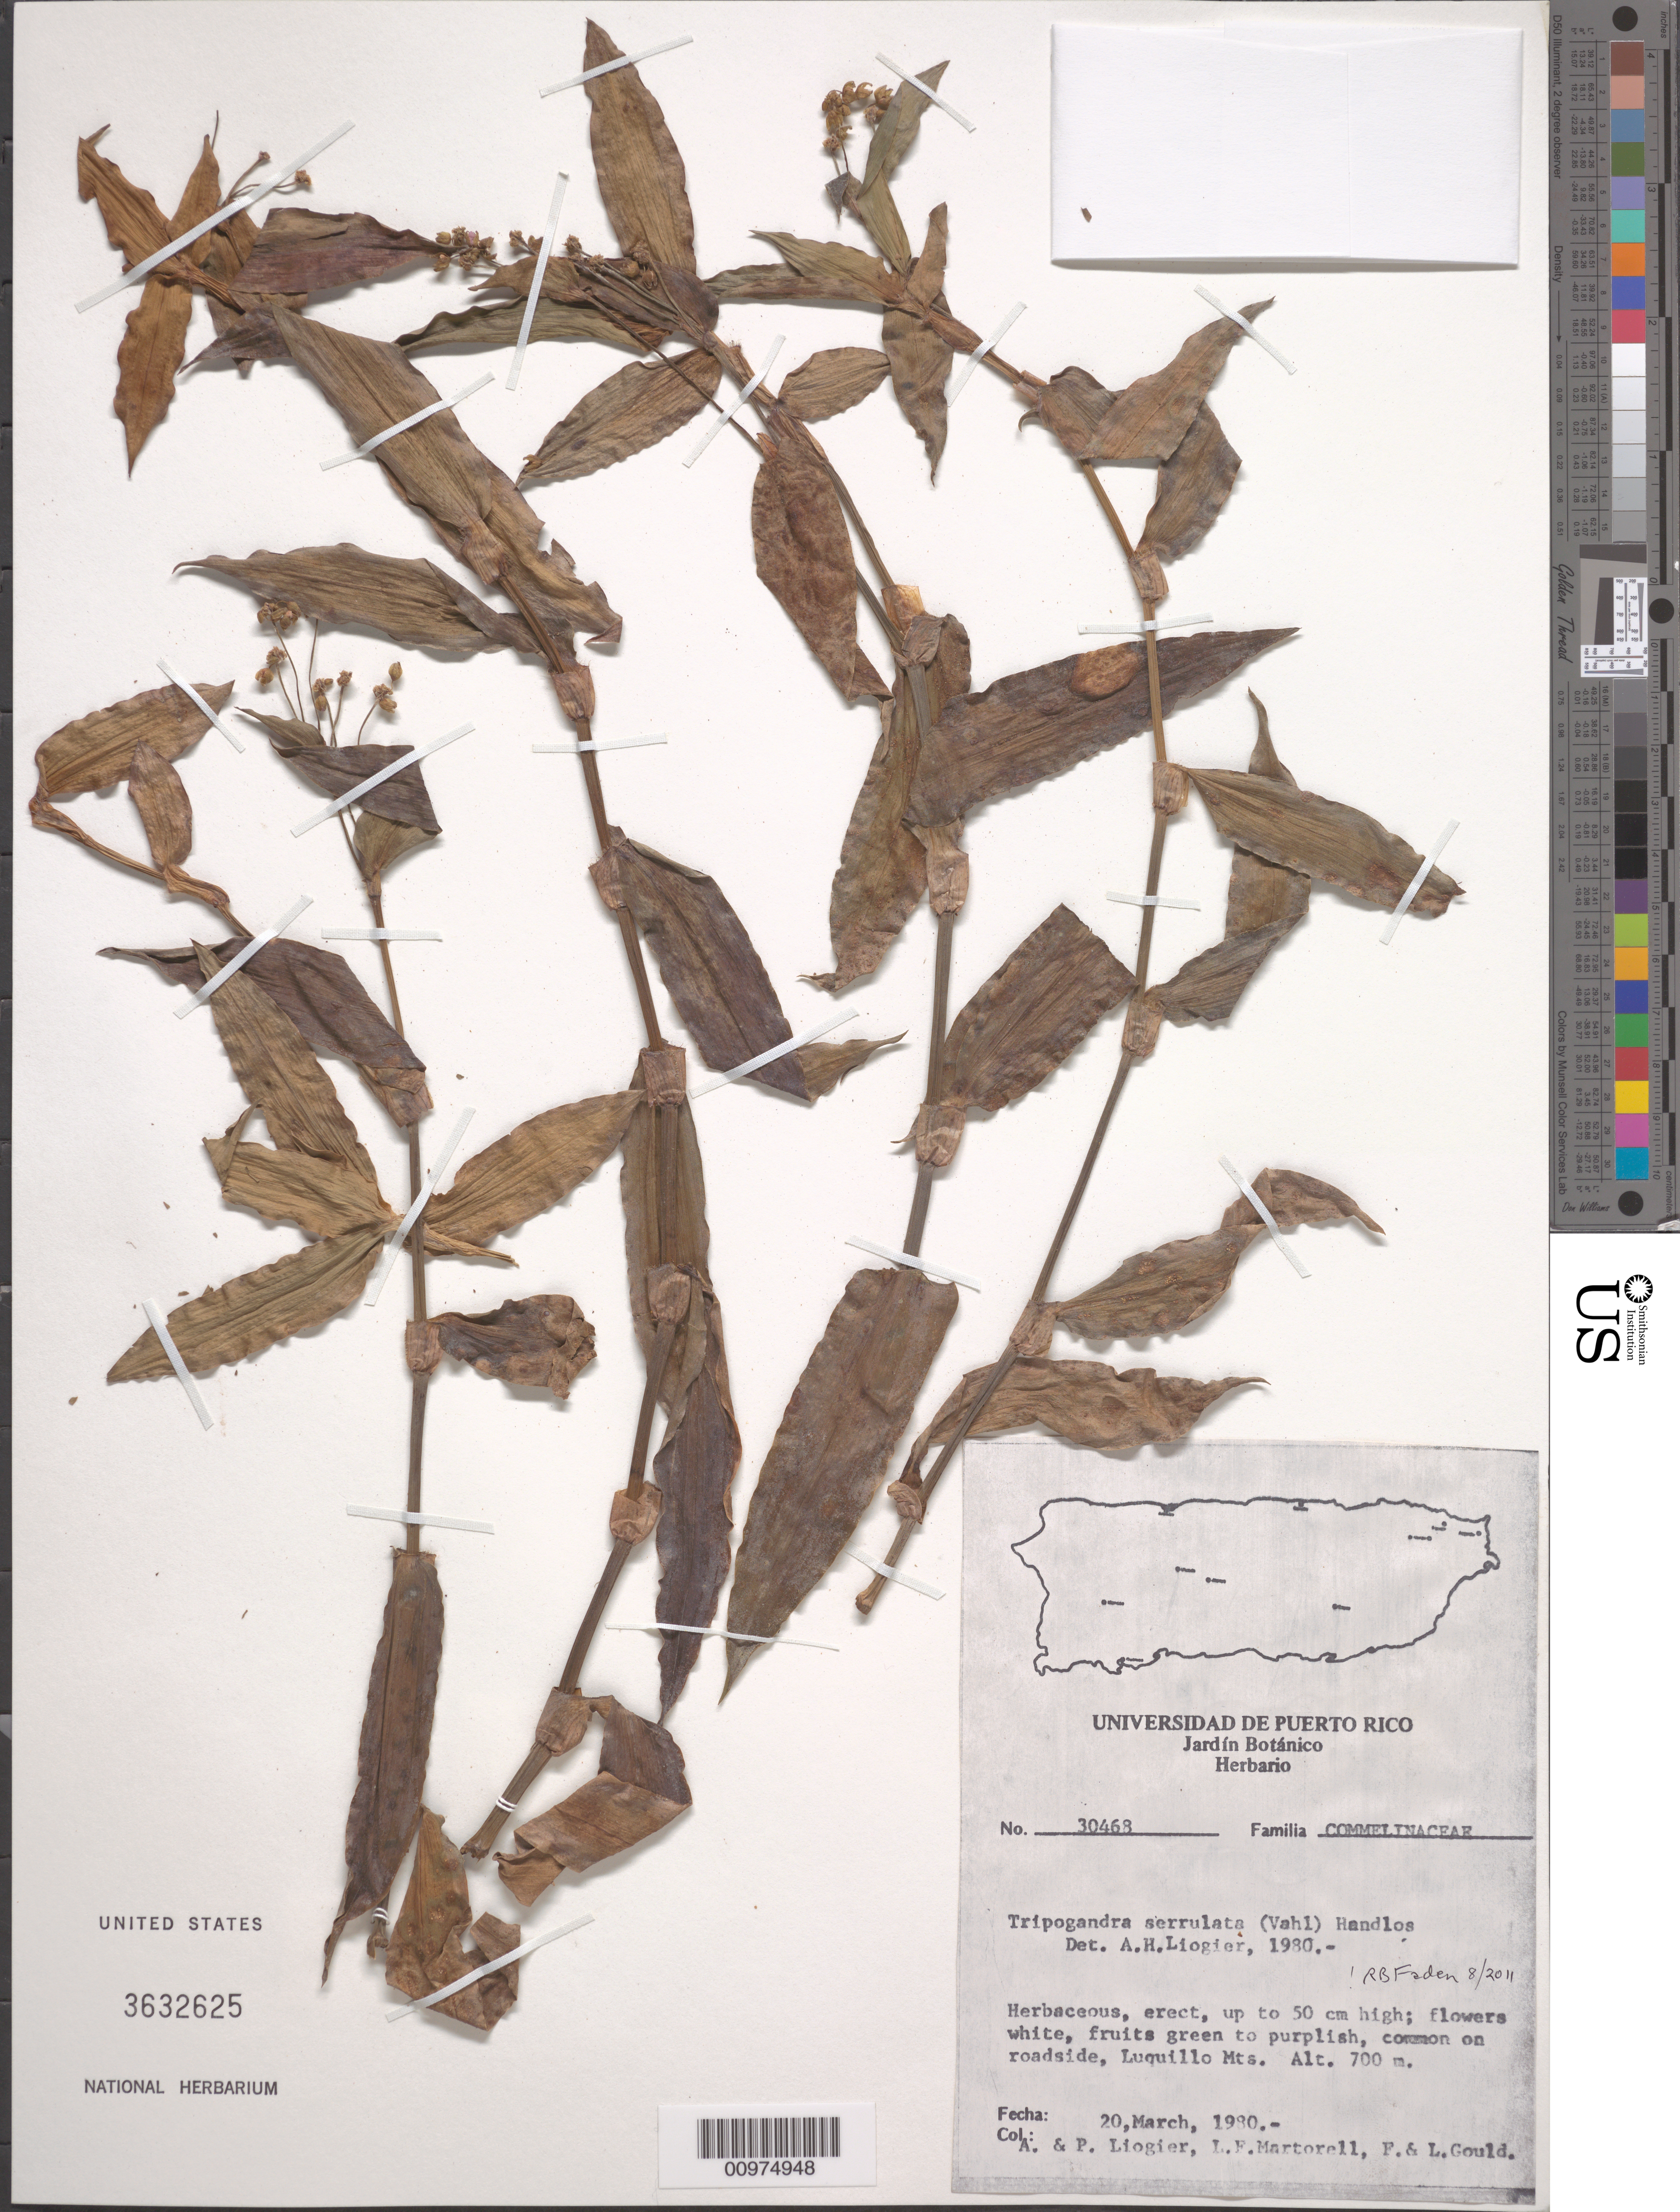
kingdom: Plantae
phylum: Tracheophyta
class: Liliopsida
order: Commelinales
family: Commelinaceae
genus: Tripogandra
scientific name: Tripogandra serrulata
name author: (Vahl) Handlos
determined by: Faden, Robert B., (US), Smithsonian Institution - National Museum of Natural History (UNITED STATES)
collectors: A. H. Liogier et al.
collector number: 30468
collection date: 1980-03-20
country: Puerto Rico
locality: Luquillo Mts.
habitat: common on roadside,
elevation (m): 700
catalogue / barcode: US 3632625